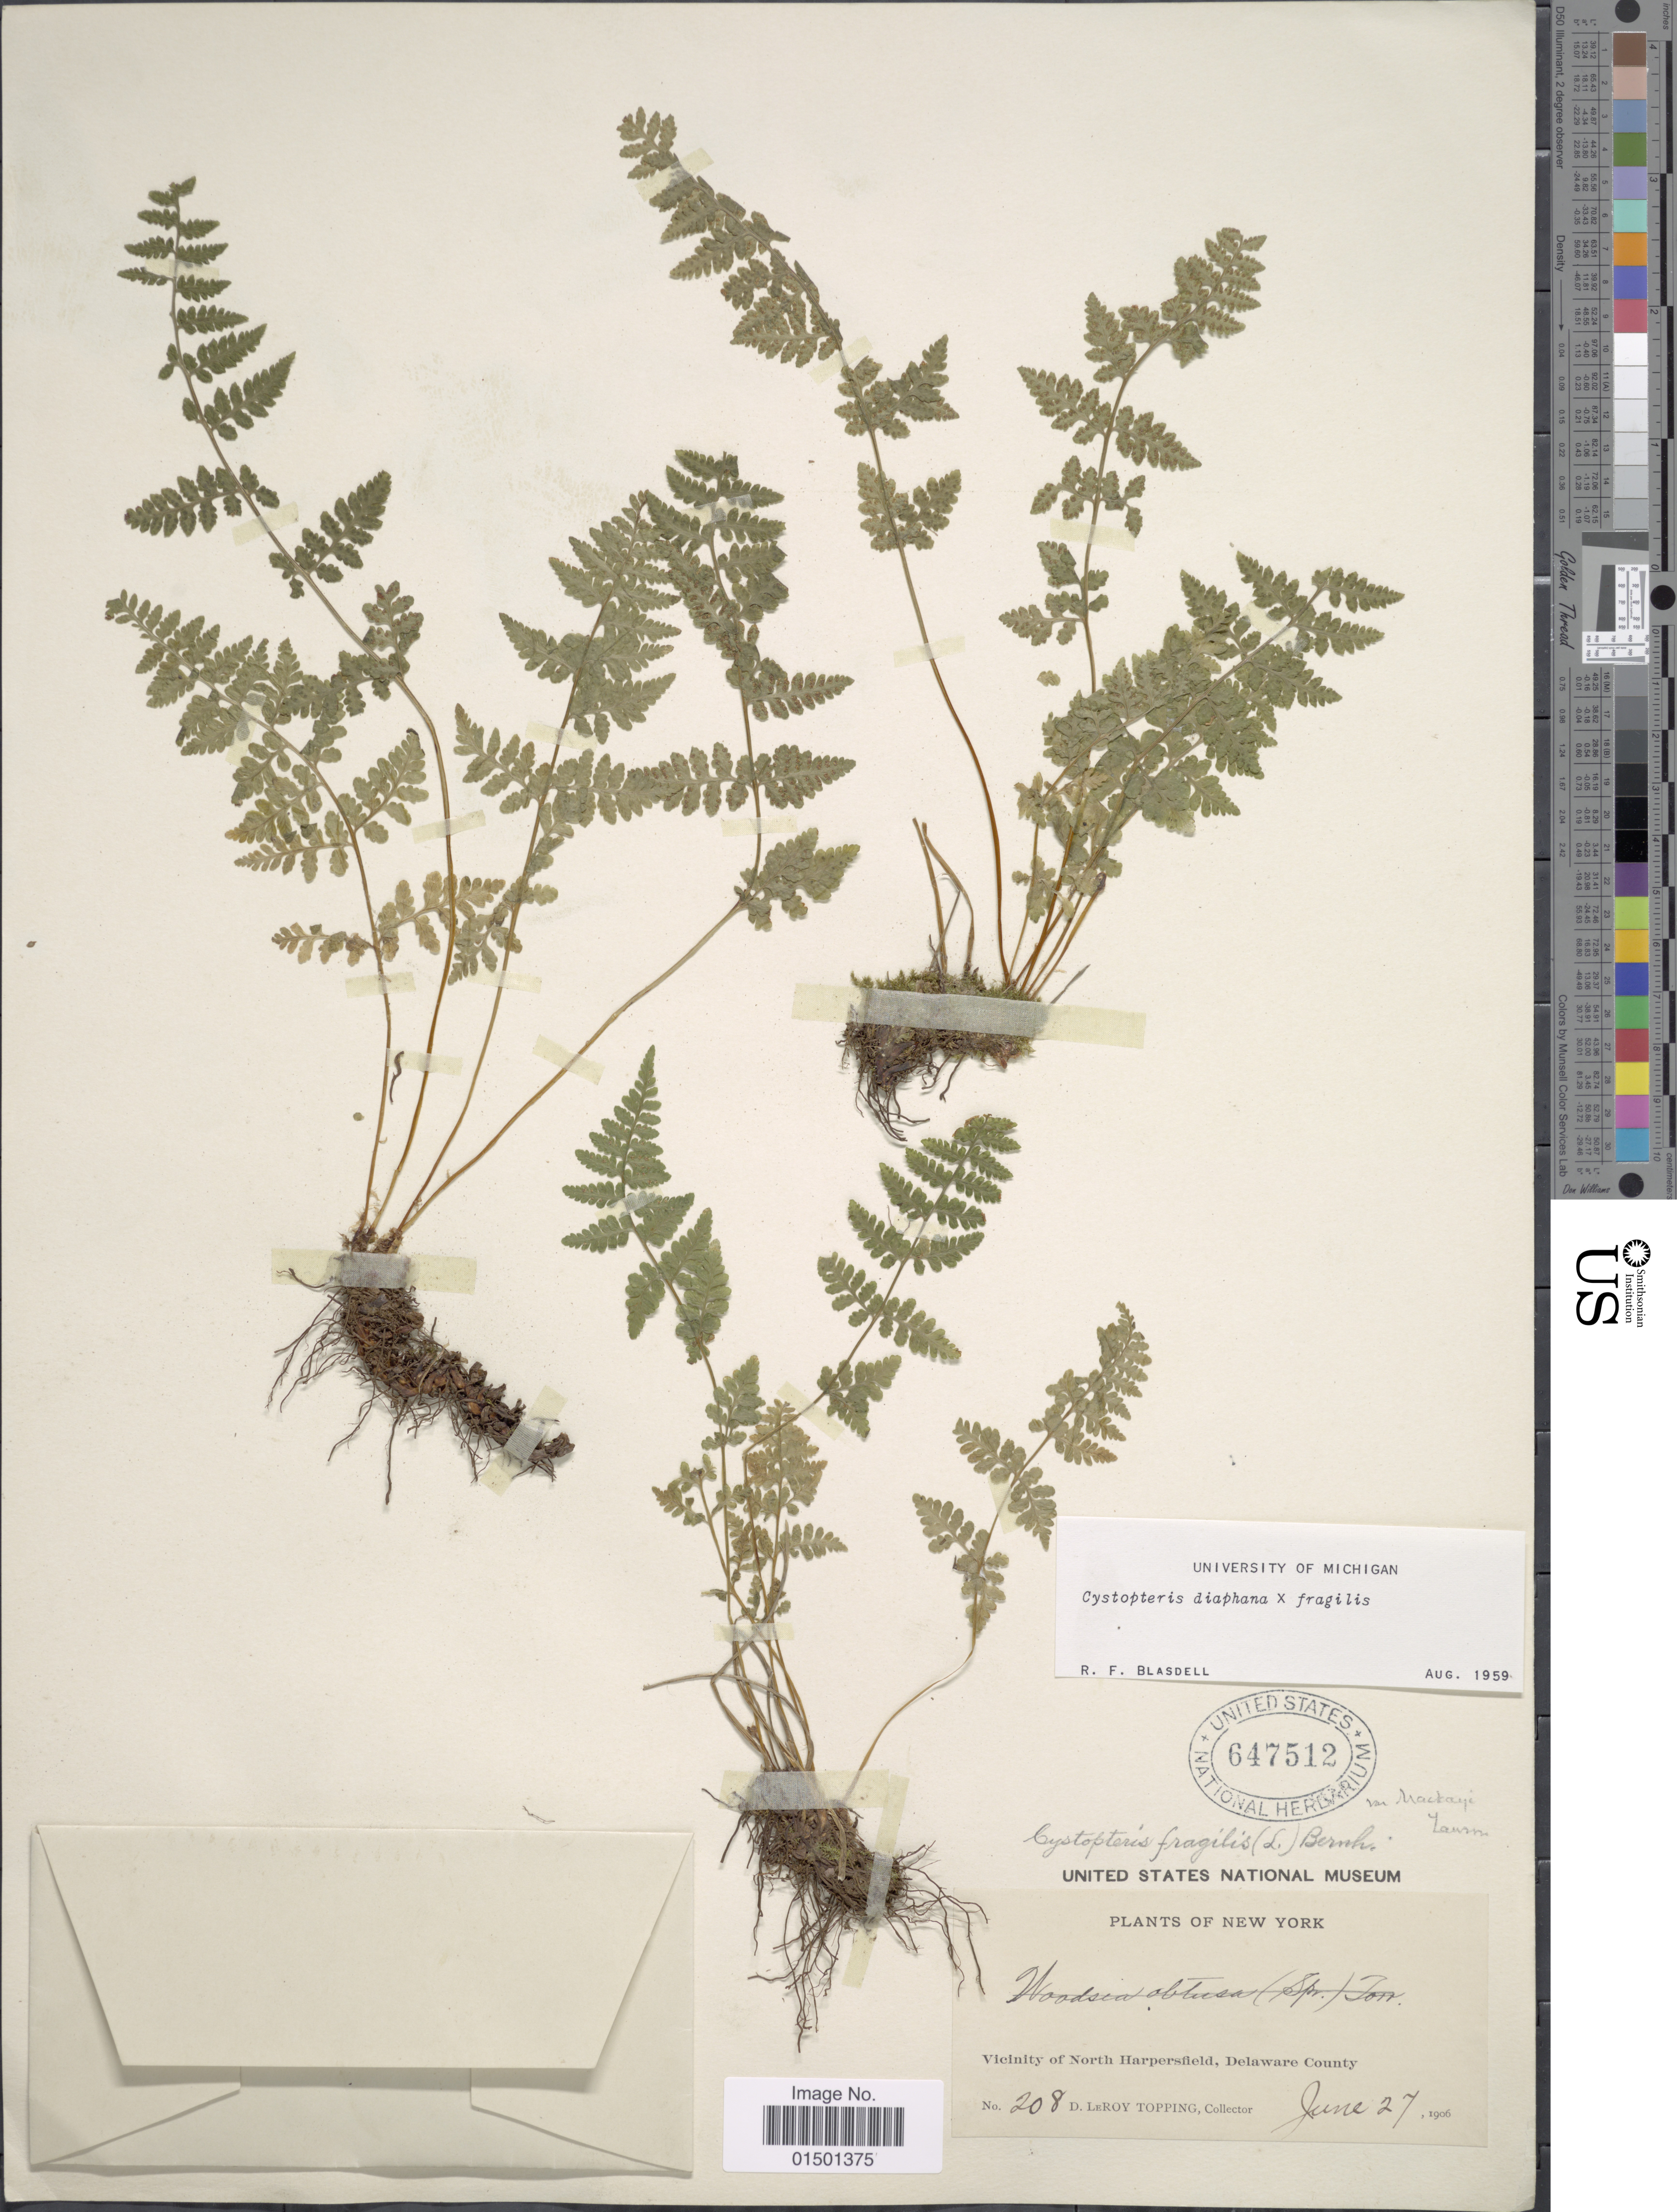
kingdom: Plantae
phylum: Tracheophyta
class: Polypodiopsida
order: Polypodiales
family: Cystopteridaceae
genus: Cystopteris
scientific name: Cystopteris diaphana x C. fragilis (L.) Bernh.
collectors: D. L. Topping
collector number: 208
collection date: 1906-06-27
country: United States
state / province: New York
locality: Vicinity of North Harpersfield, Delaware County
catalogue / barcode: US 647512